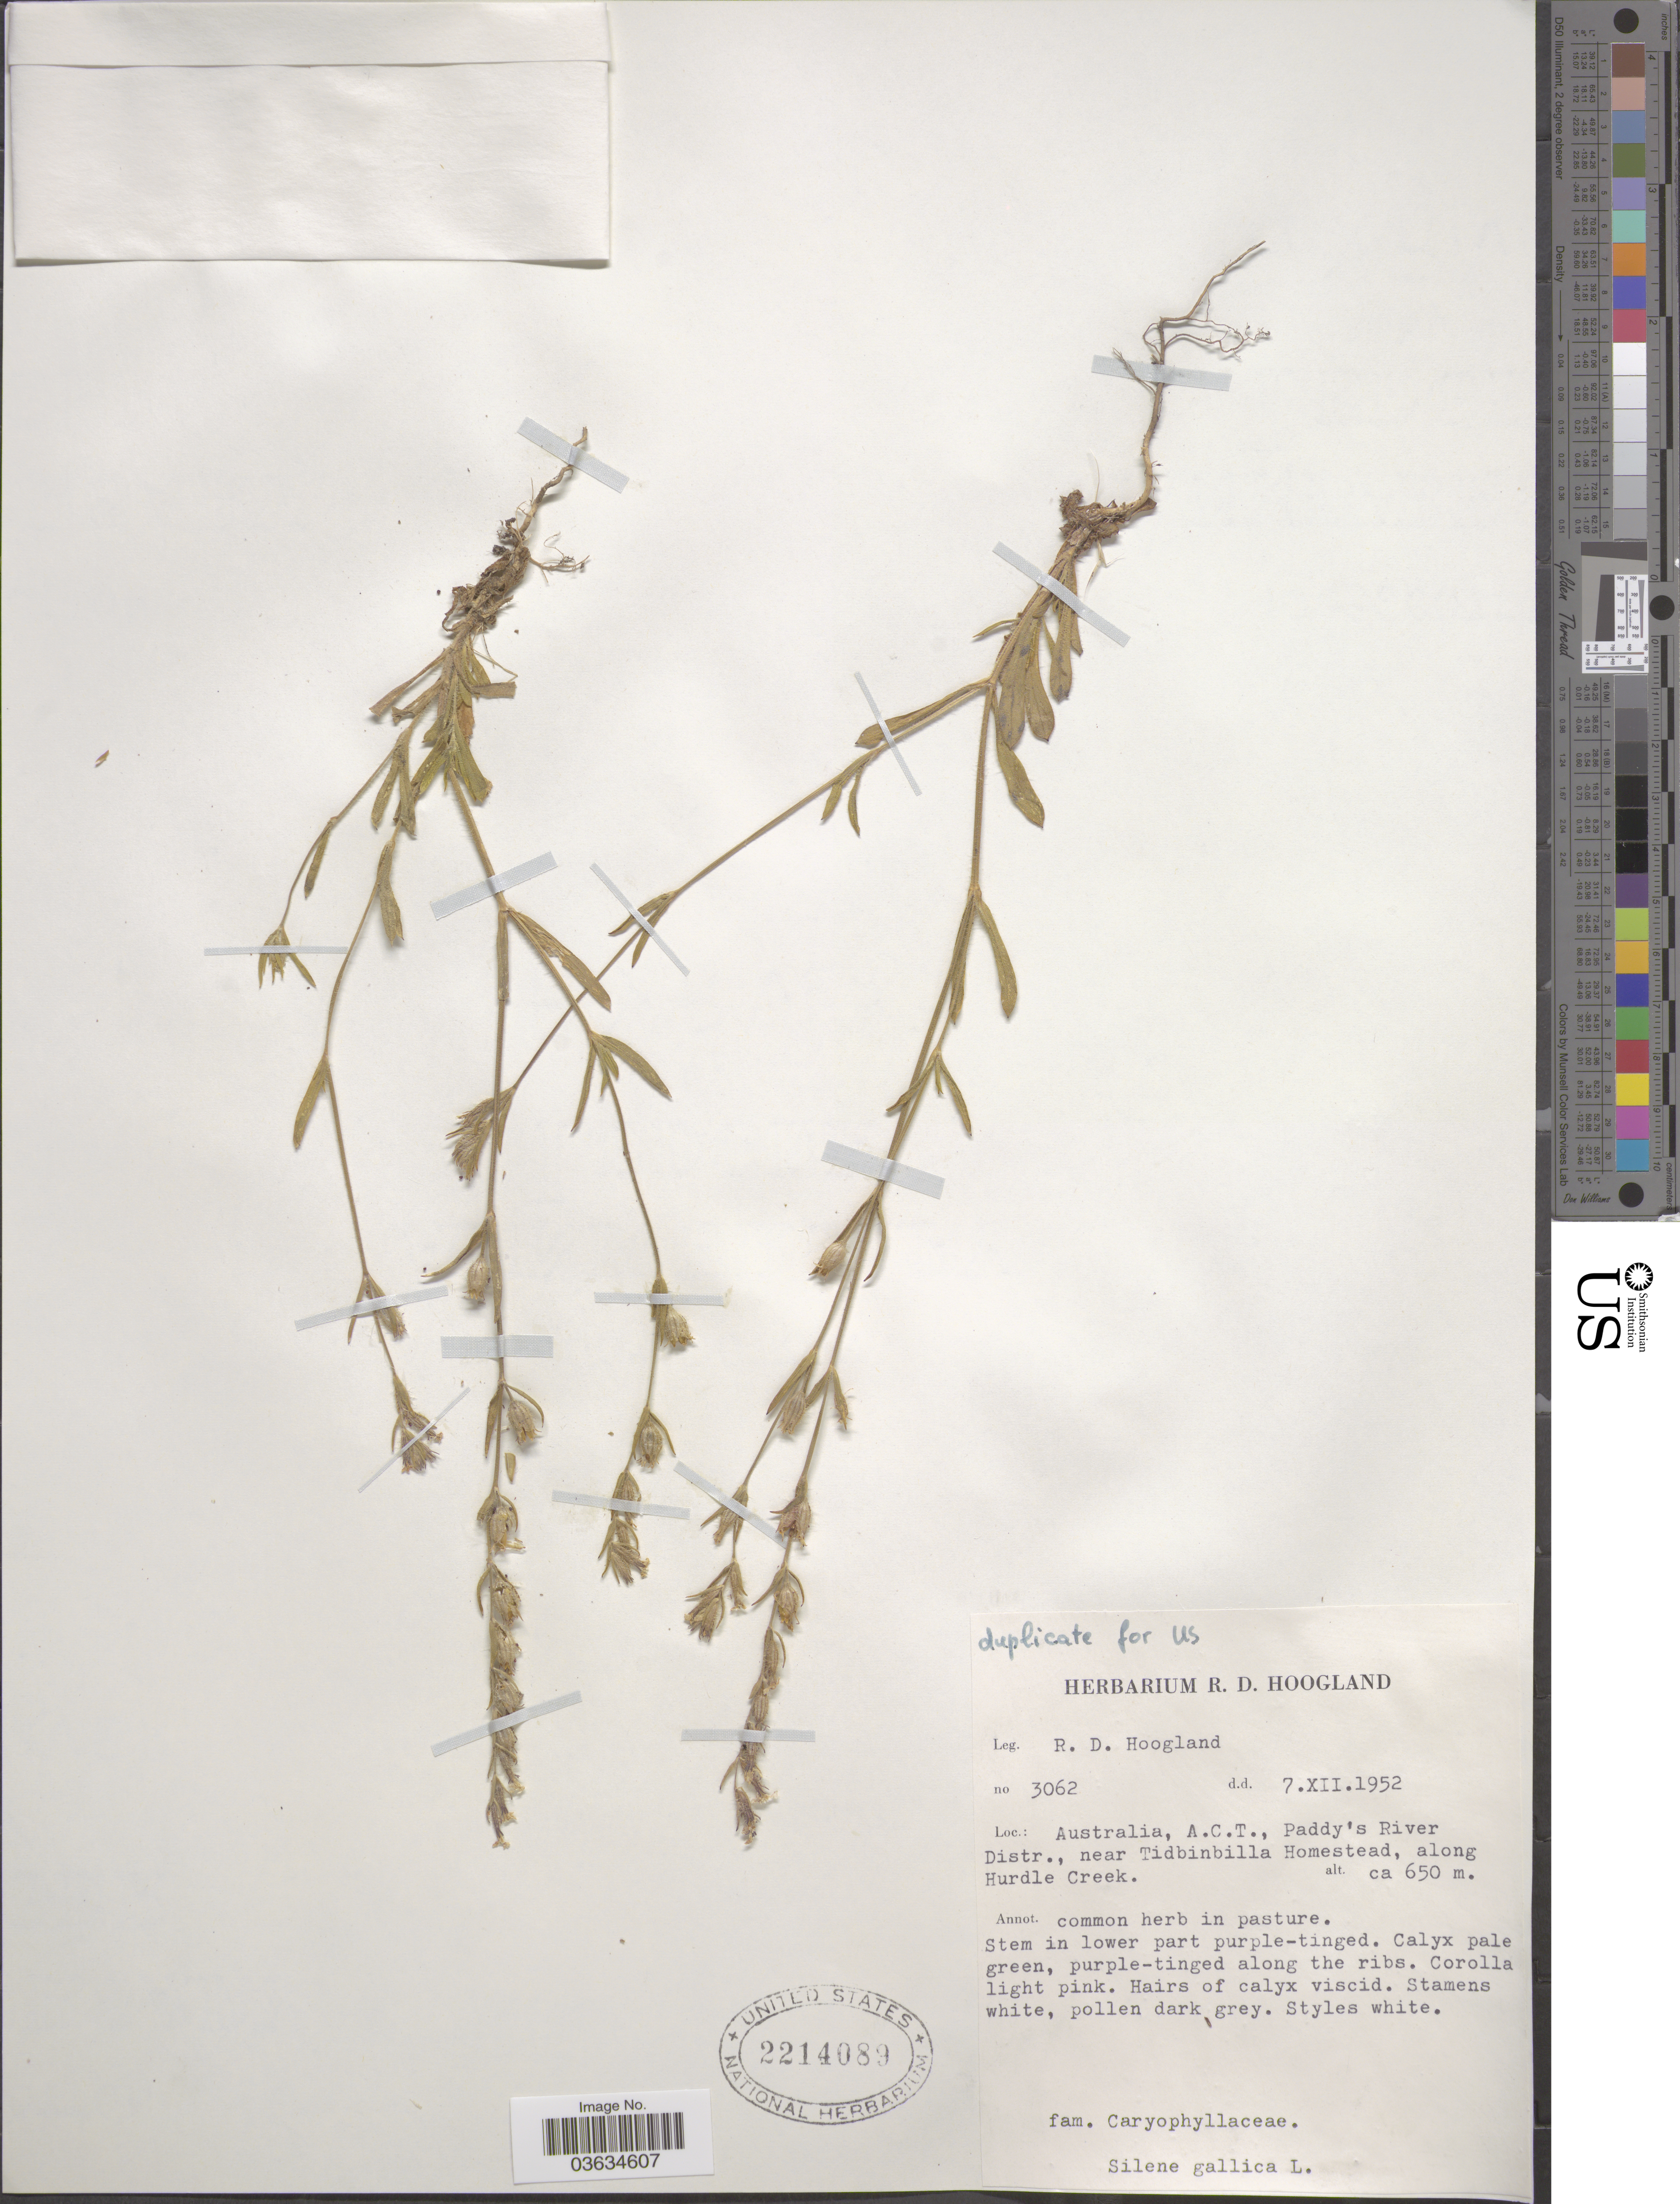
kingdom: Plantae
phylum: Tracheophyta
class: Magnoliopsida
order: Caryophyllales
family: Caryophyllaceae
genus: Silene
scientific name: Silene gallica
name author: L.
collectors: R. D. Hoogland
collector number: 3062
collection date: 1952-12-07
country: Australia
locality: A.C.T., Paddy's River Distr., near Tidbinbilla Homestead, along Hurdle Creek.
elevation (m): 650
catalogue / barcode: US 2214089